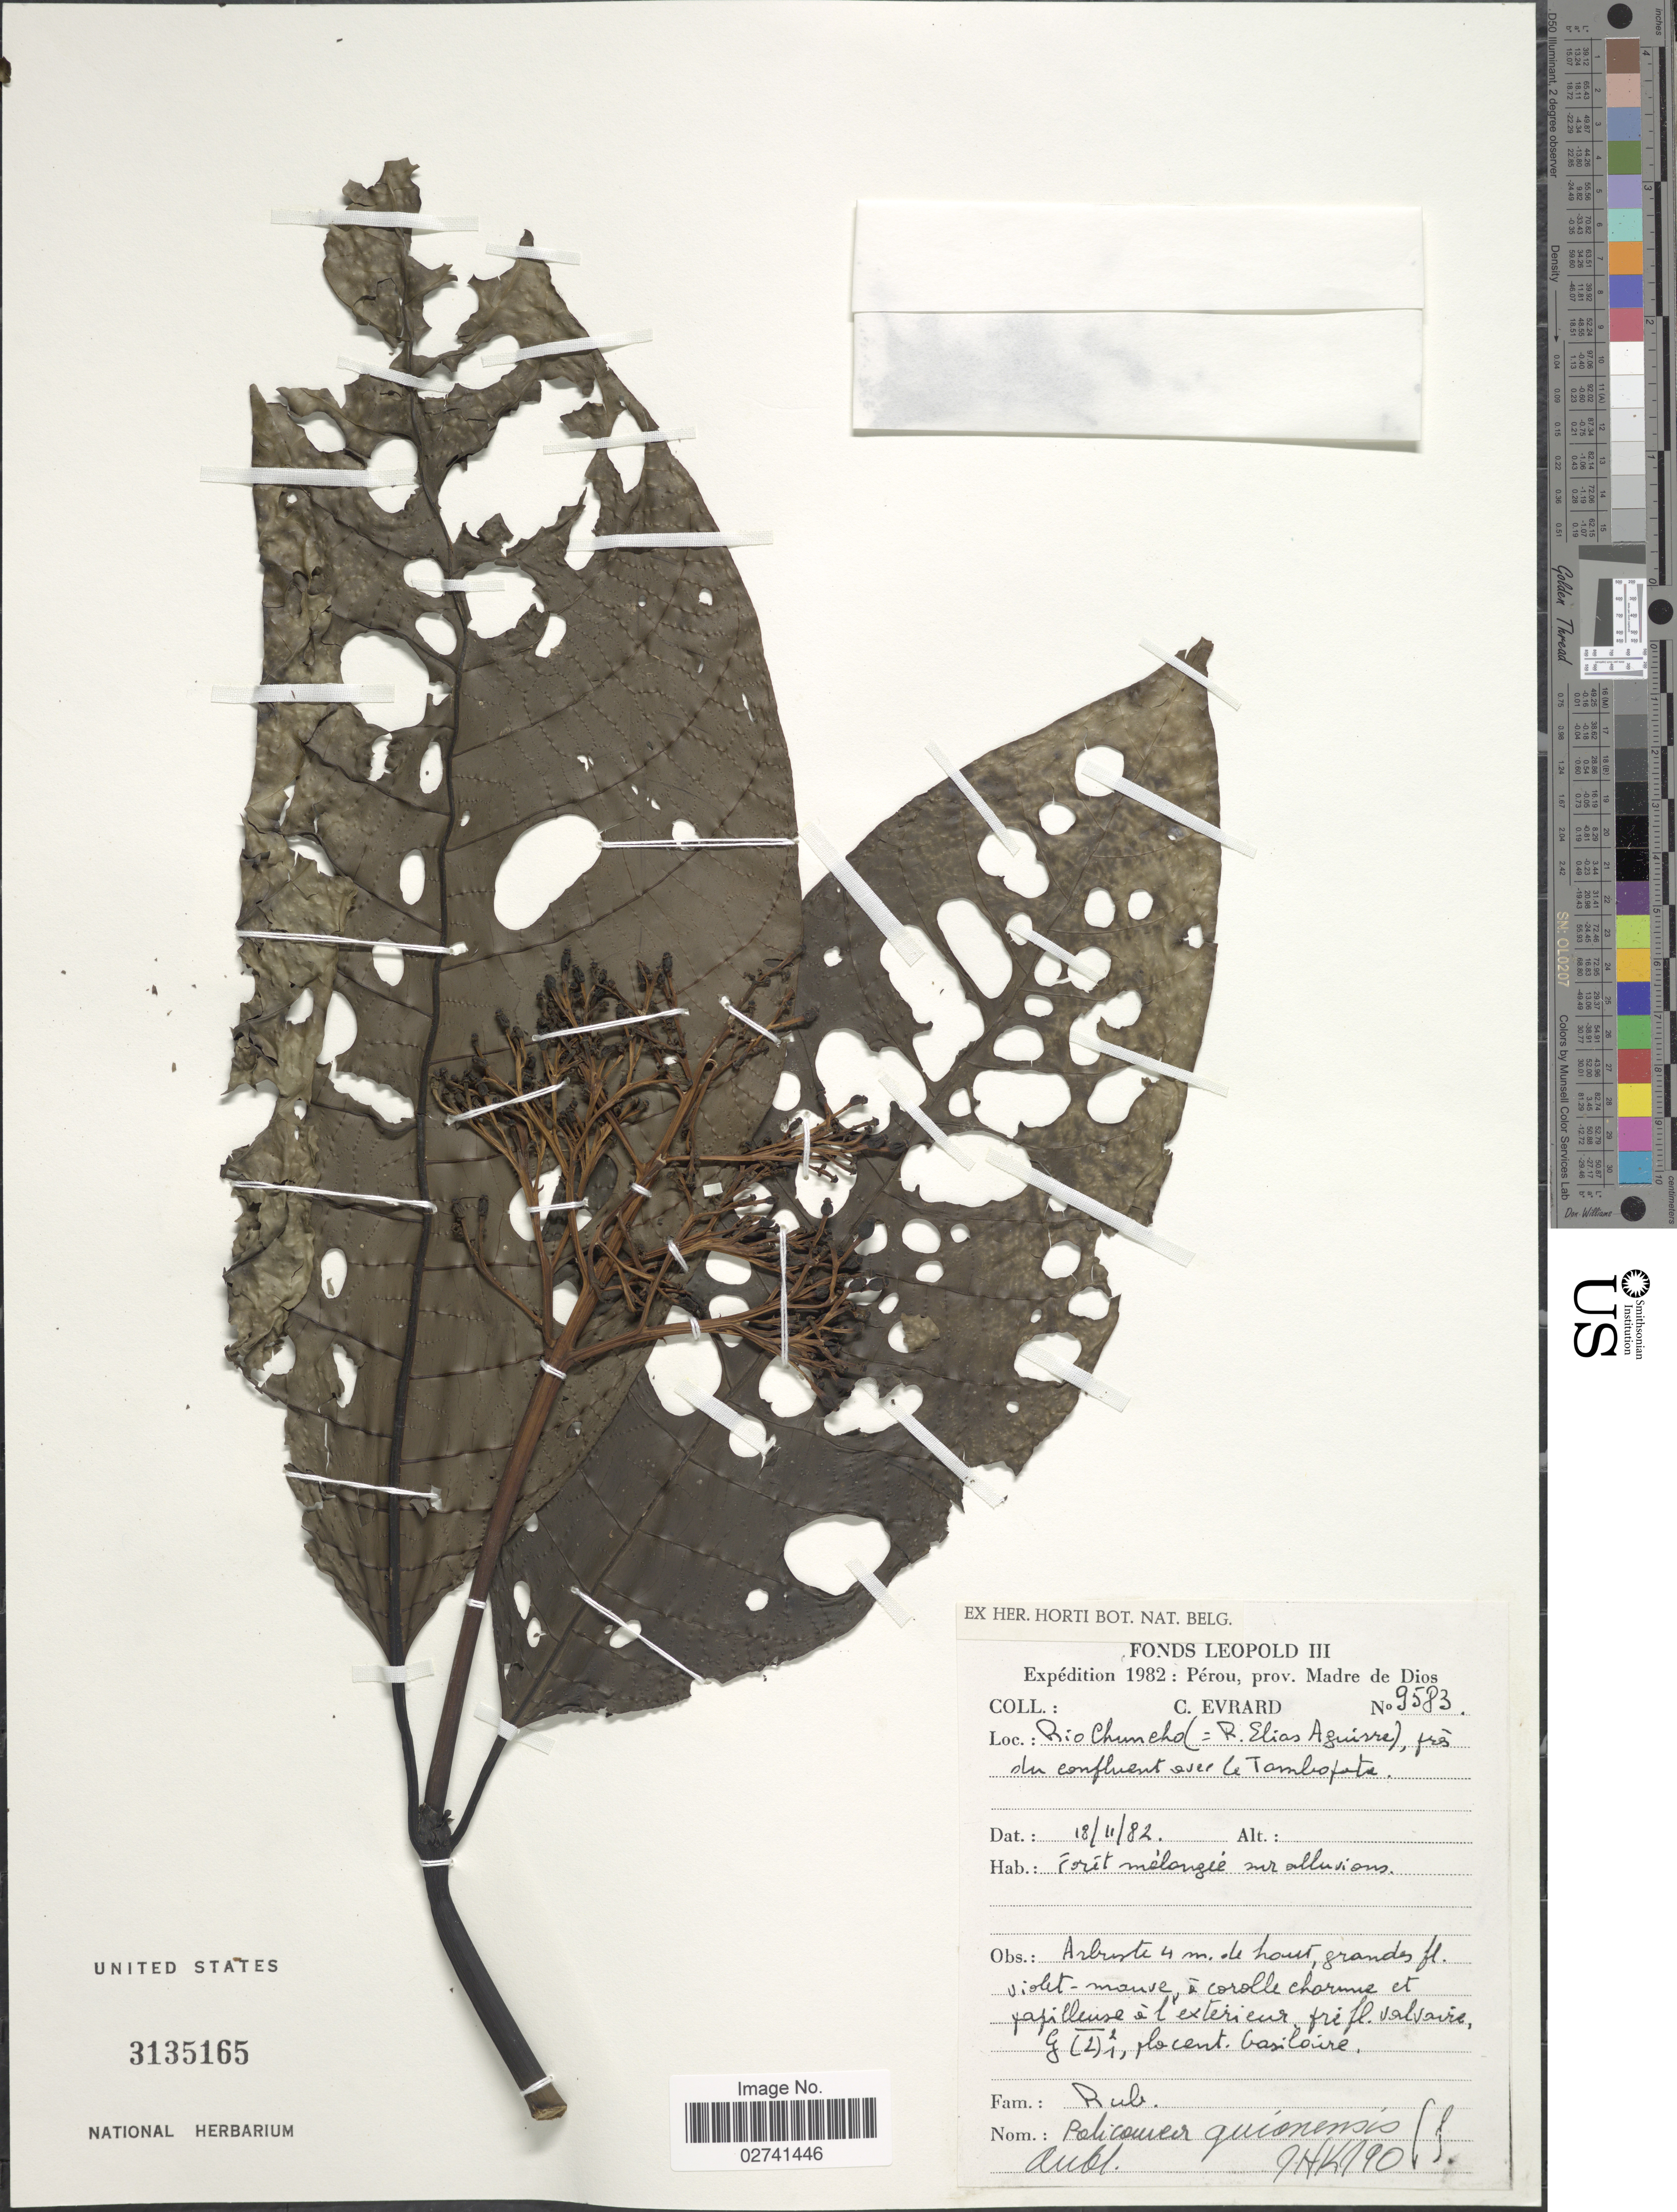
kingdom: Plantae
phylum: Tracheophyta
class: Magnoliopsida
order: Gentianales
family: Rubiaceae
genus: Palicourea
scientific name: Palicourea guianensis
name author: Aubl.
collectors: C. Evrard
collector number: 9583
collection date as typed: Transcribed d/m/y: 18/11/82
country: Peru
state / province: Madre de Dios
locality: Río Chuncho (= R.Elias Aguirre), près du confluent avec le Tambopata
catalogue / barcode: US 3135165